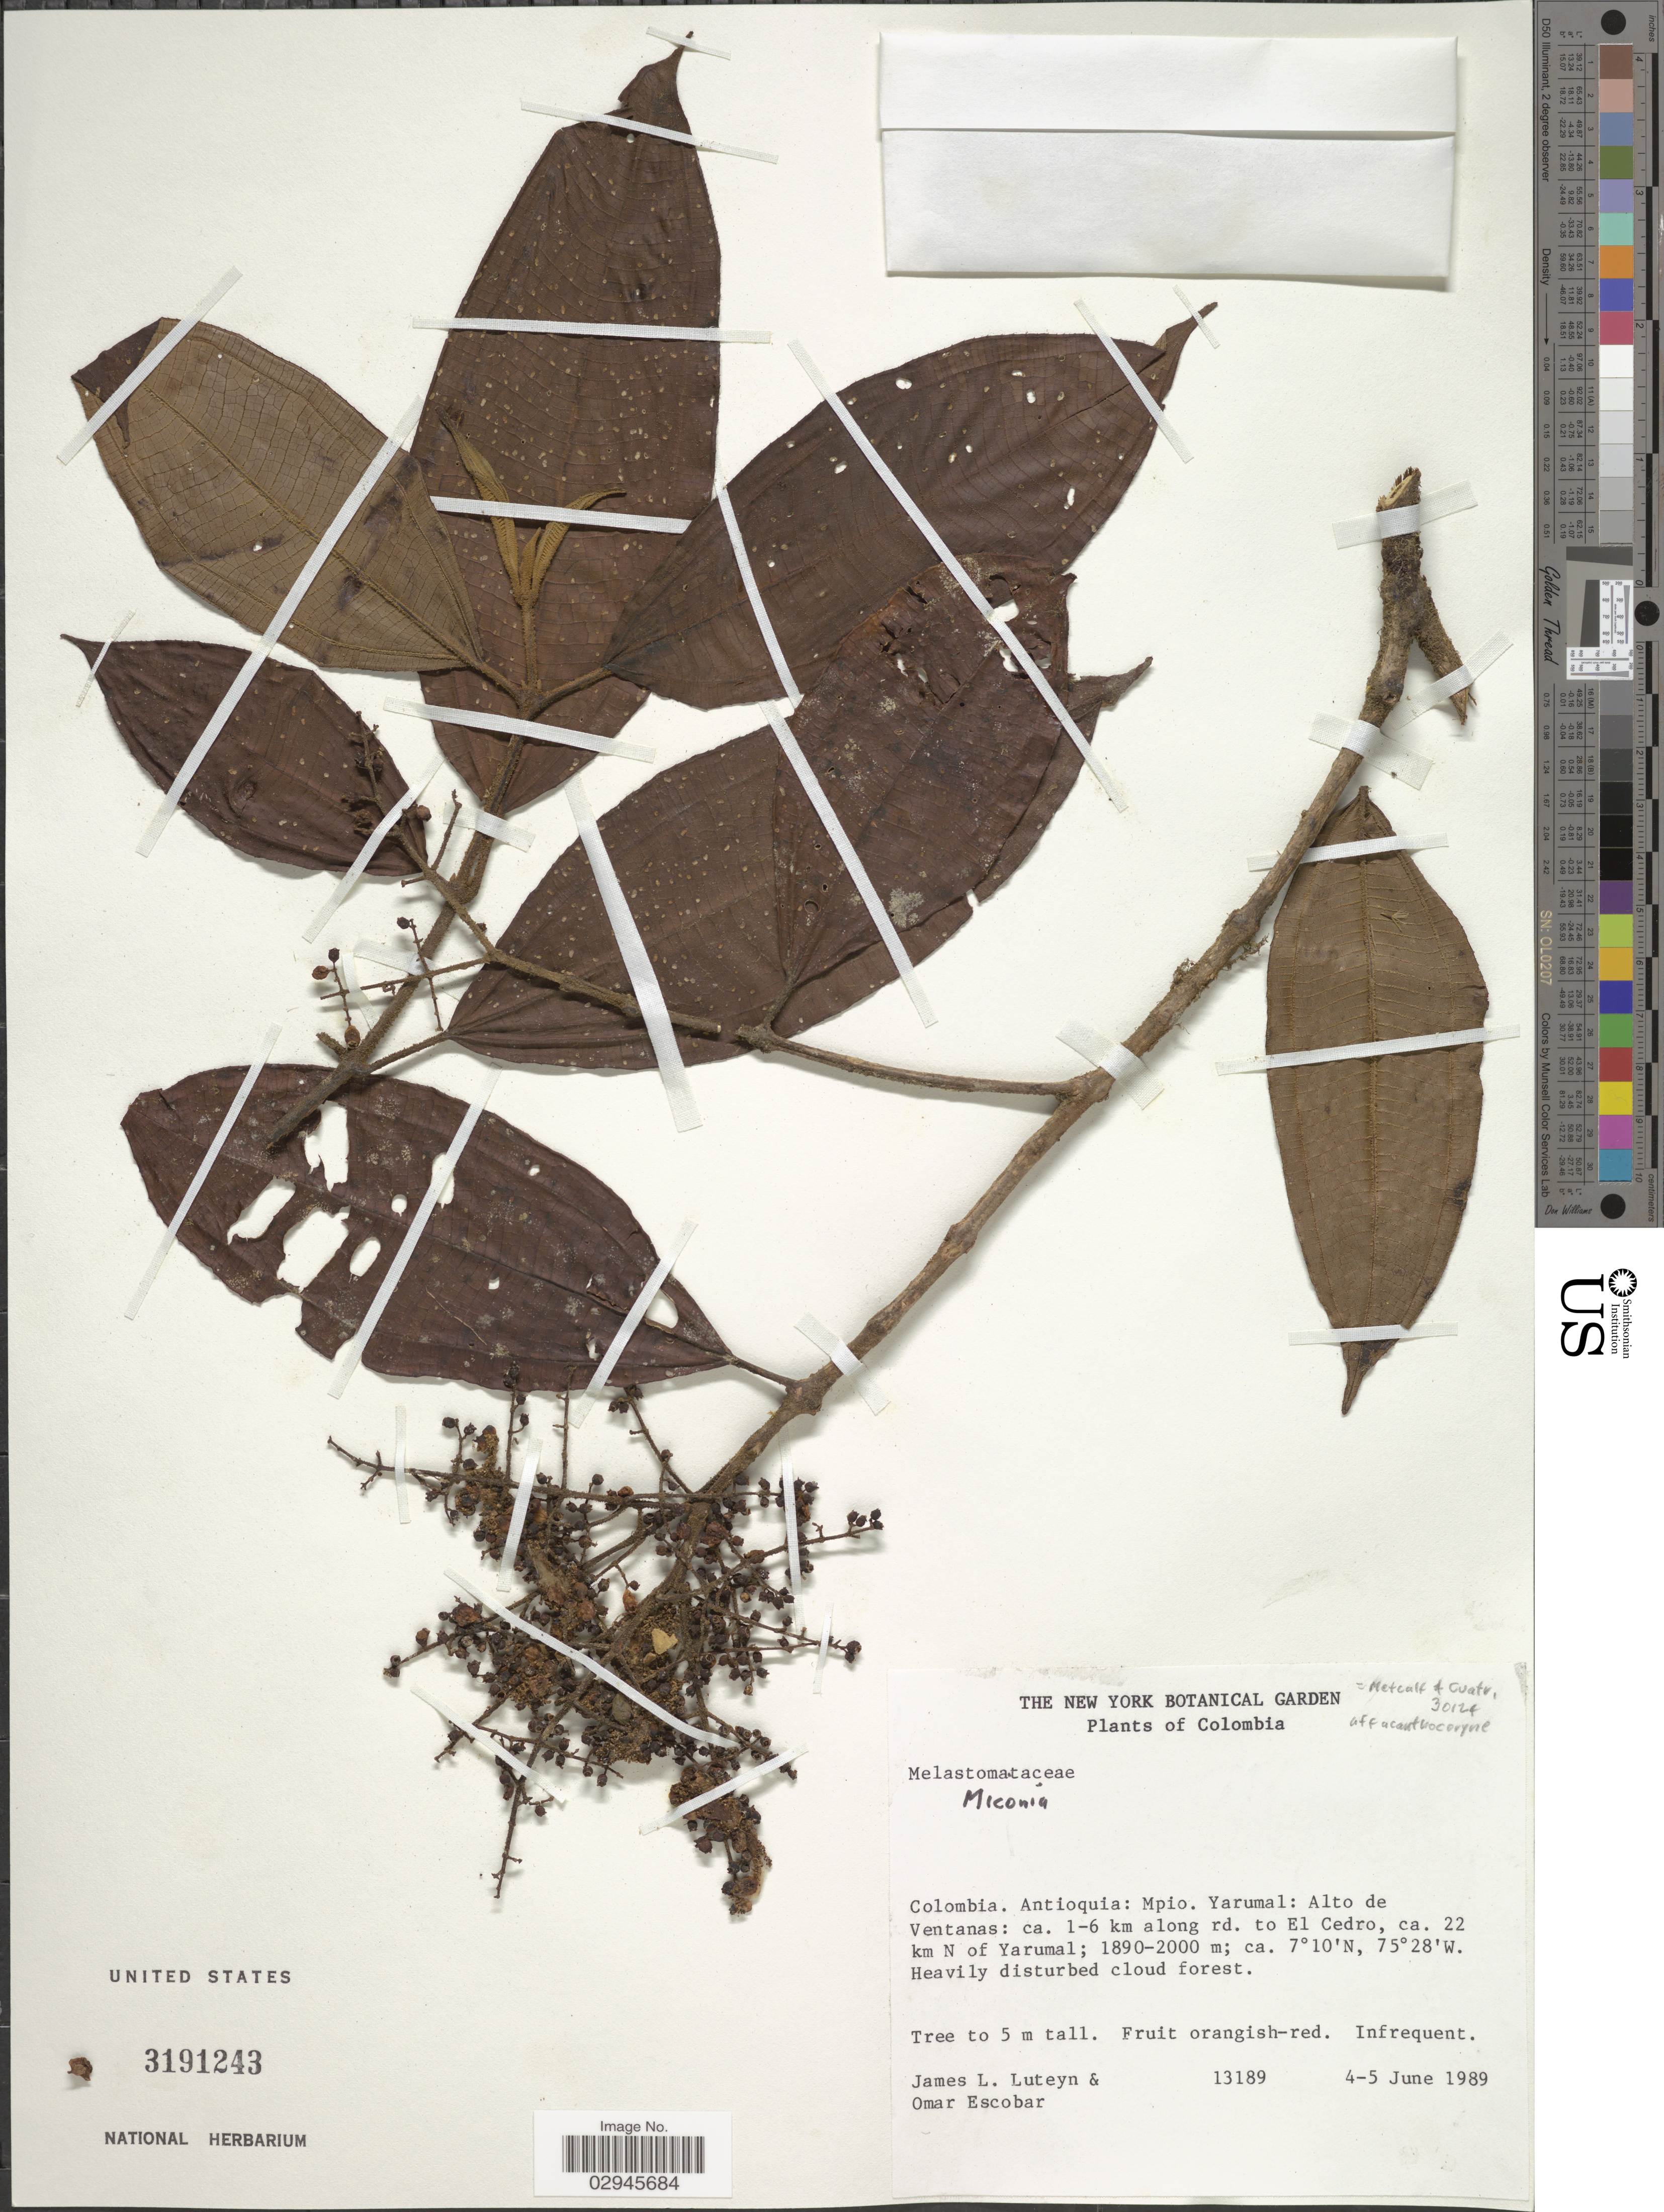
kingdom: Plantae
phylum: Tracheophyta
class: Magnoliopsida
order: Myrtales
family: Melastomataceae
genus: Miconia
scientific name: Miconia sp.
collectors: J. Luteyn & O. D. Escobar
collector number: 13189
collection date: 1989-06-04/1989-06-05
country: Colombia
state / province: Antioquia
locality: Mpio. Yarumal: Alto de Ventanas: ca. 1-6 km along rd. to El Cedro, ca. 22 km N of Yarumal.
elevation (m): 1890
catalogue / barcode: US 3191243